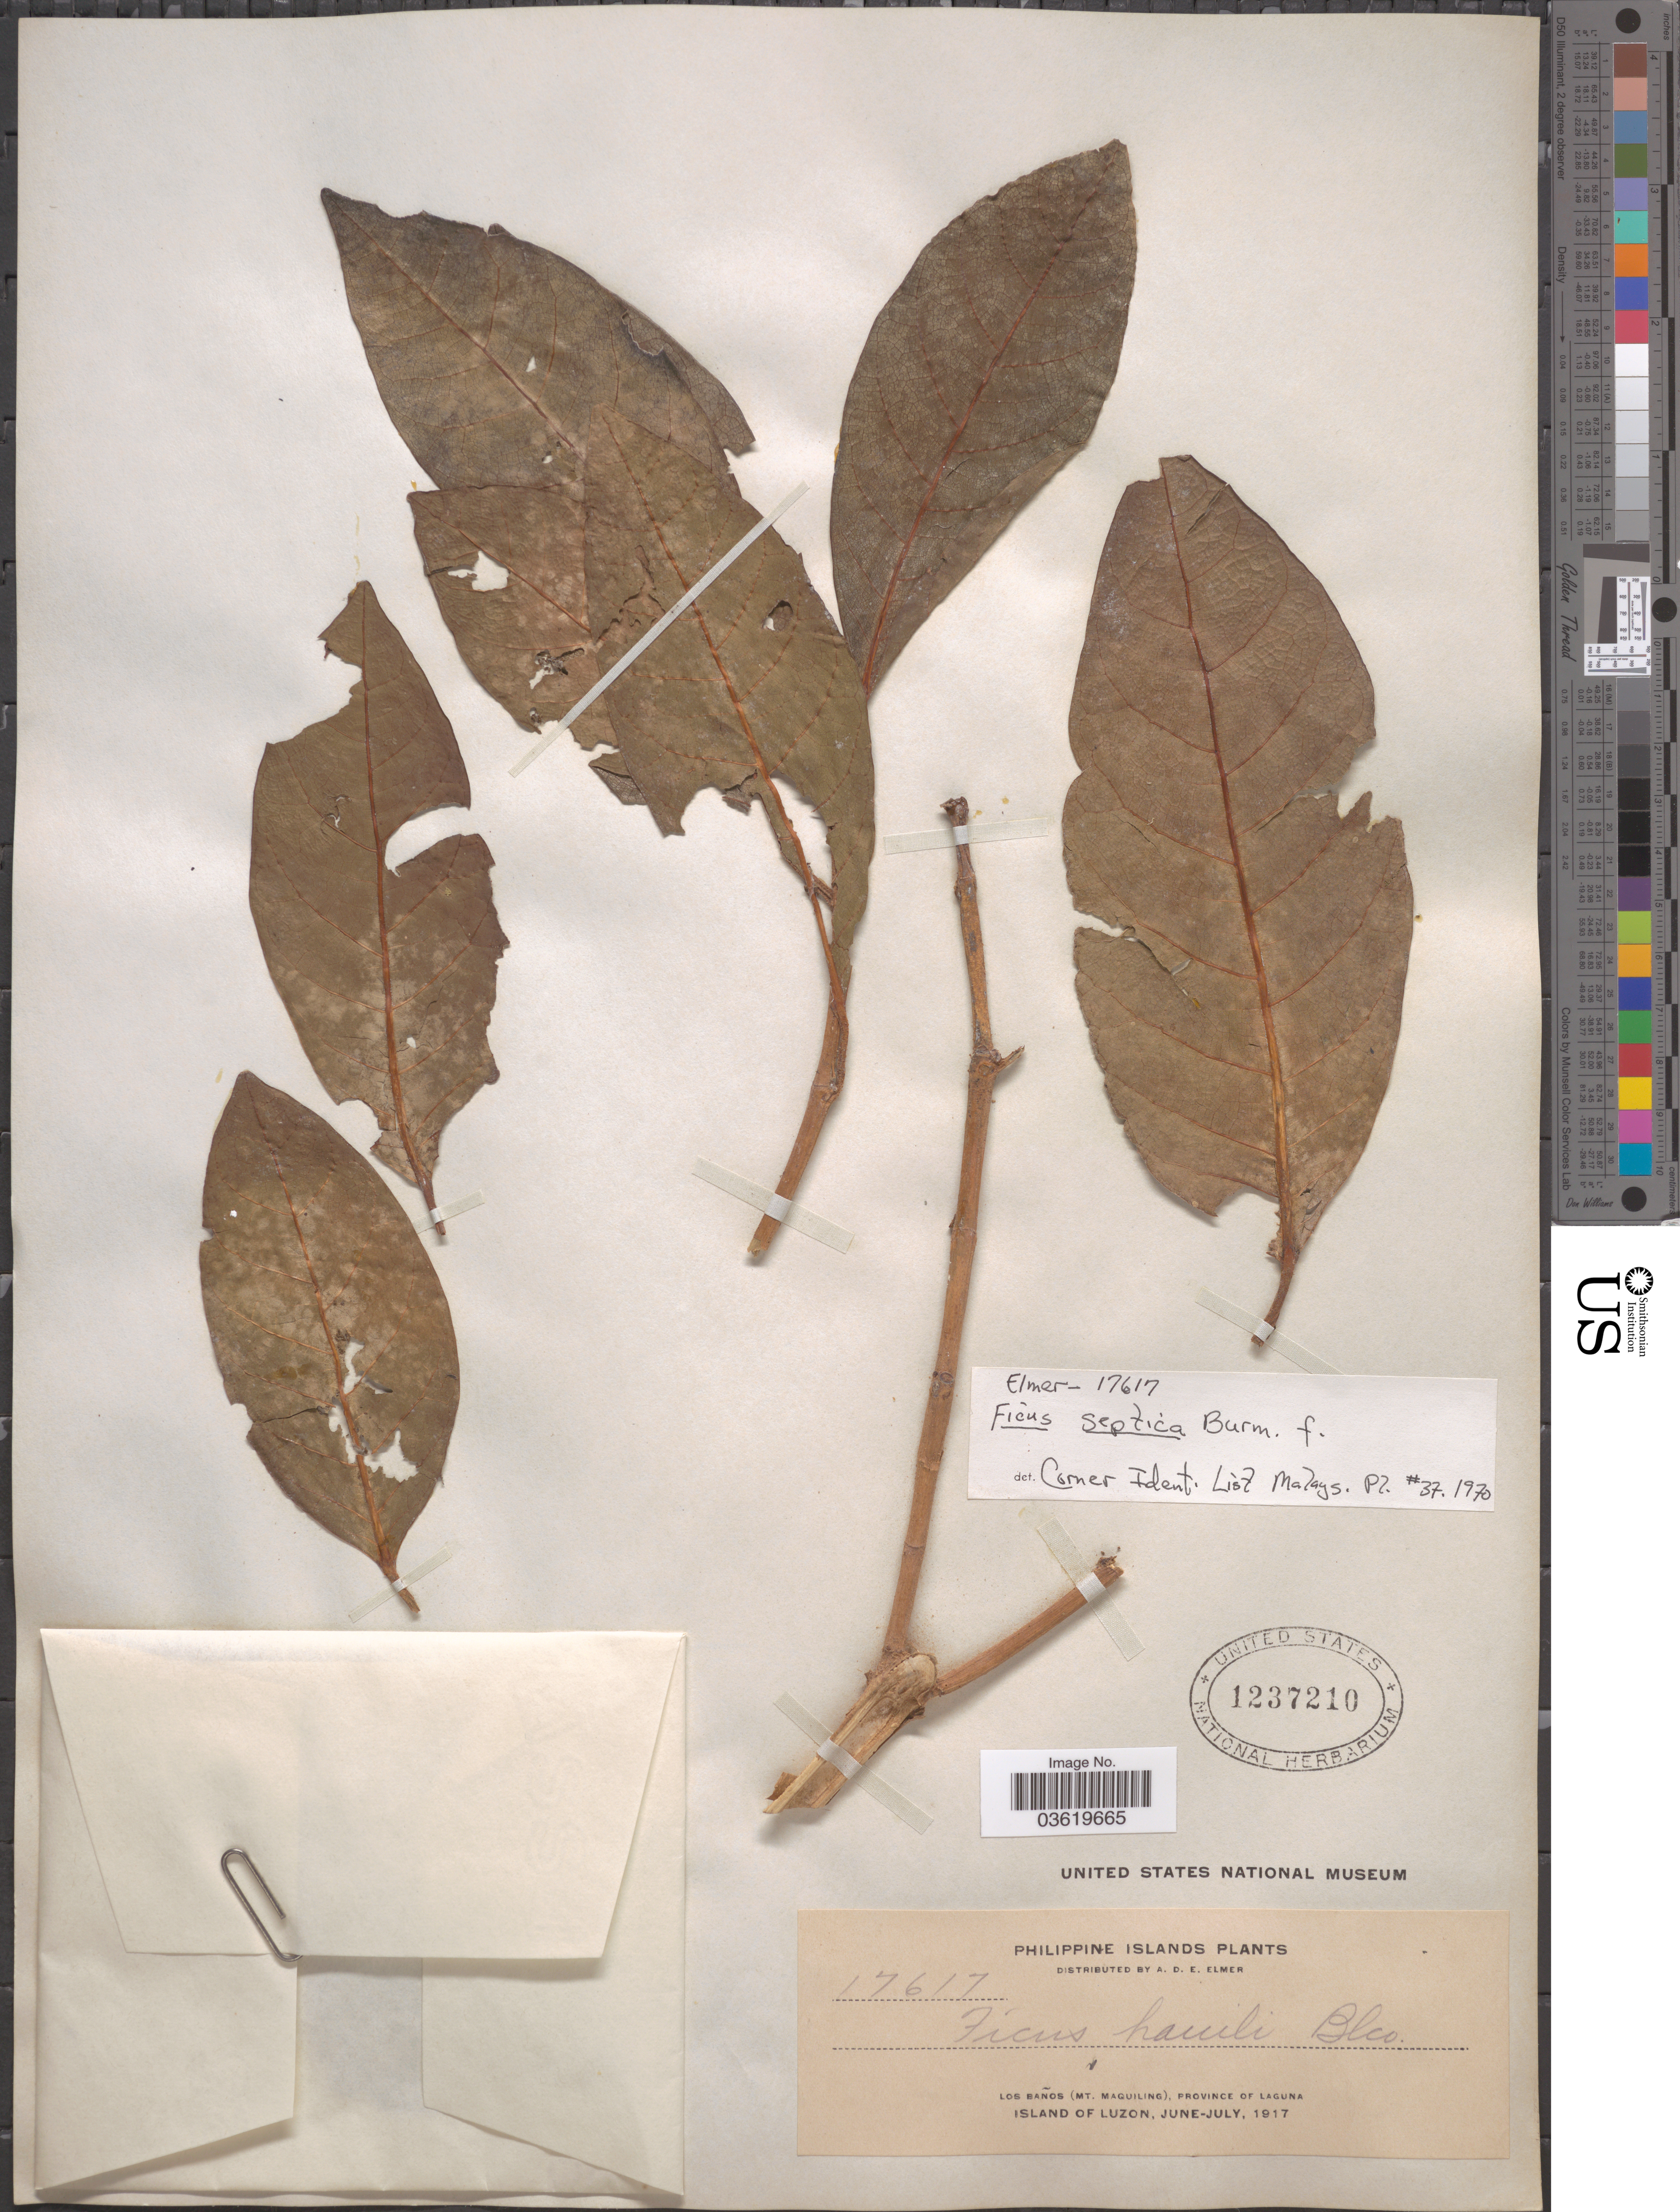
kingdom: Plantae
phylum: Tracheophyta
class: Magnoliopsida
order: Rosales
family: Moraceae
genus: Ficus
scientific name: Ficus septica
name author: Burm. f.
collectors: A. D. E. Elmer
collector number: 17617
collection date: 1917-06/1917-07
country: Philippines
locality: Philippine Islands. Los Baños (Mt. Maquiling), Province of Laguna. Island of Luzon.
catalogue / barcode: US 1237210